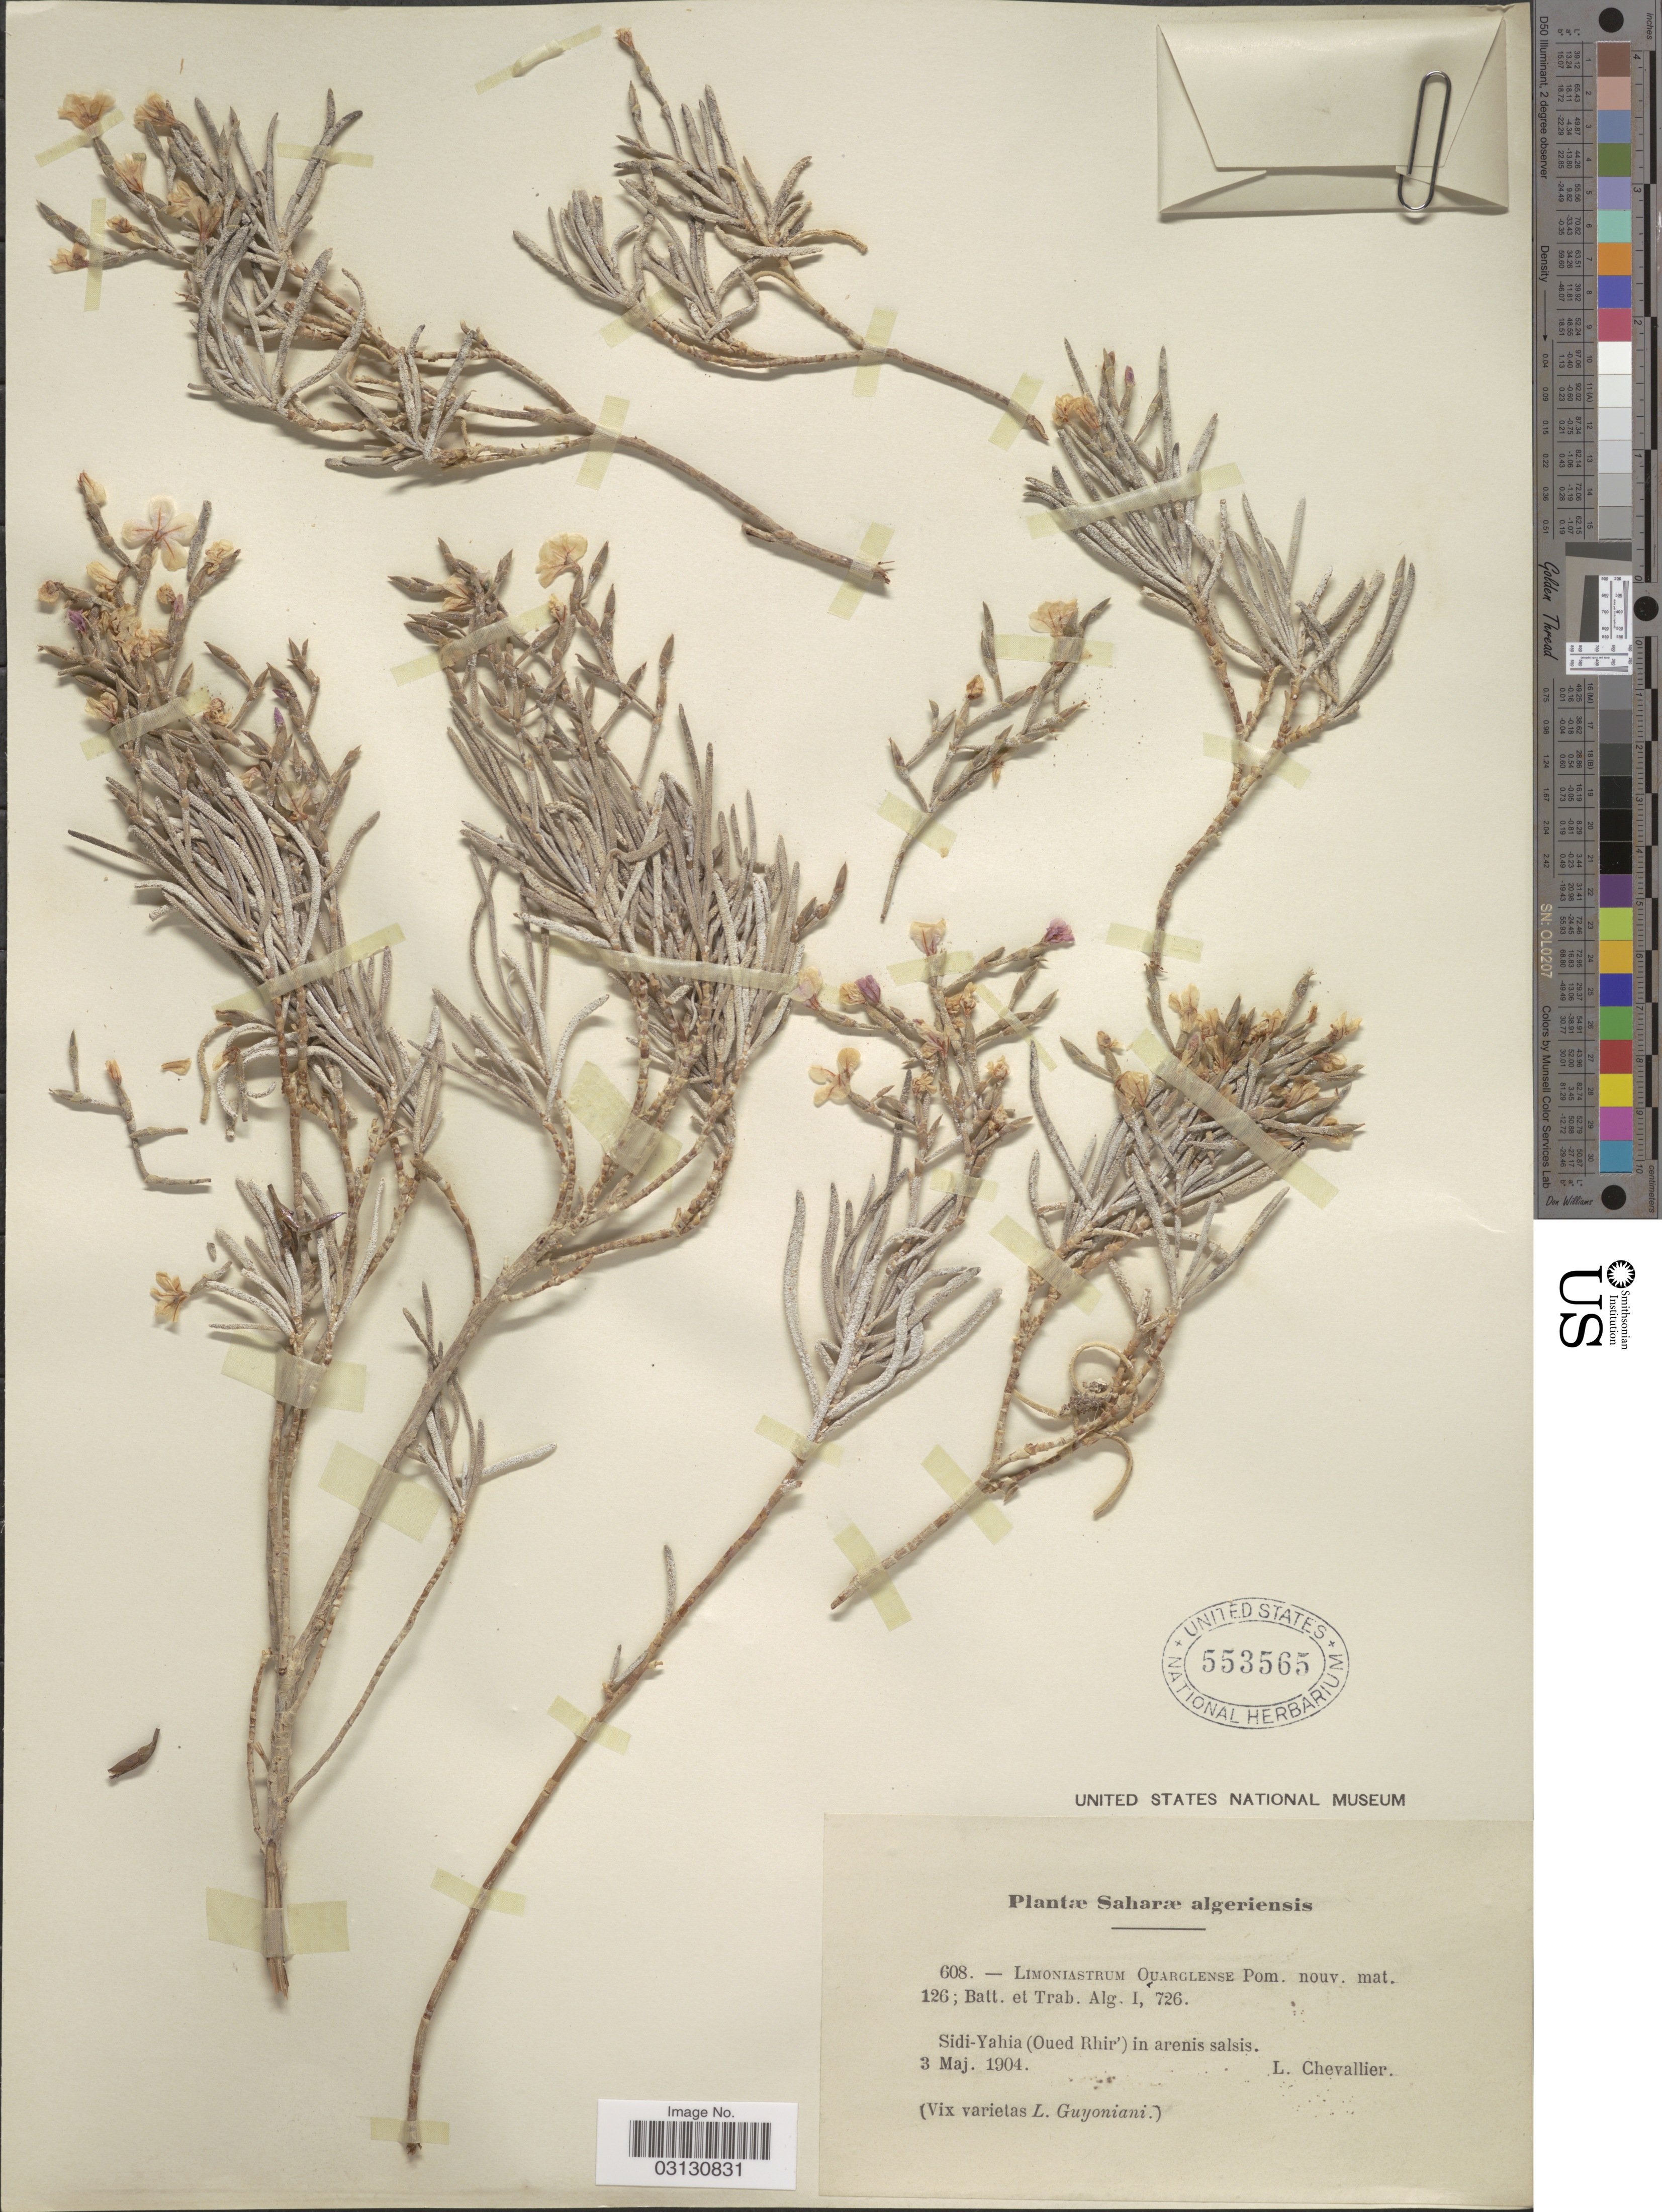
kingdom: Plantae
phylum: Tracheophyta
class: Magnoliopsida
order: Caryophyllales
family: Plumbaginaceae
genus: Limoniastrum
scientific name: Limoniastrum ouarglense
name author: Pomel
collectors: L. Chevallier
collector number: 608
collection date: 1904-05-03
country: Algeria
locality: Saharæ algeriensis, Sidi-Yahia (Oued Rhir') in arenis salsis.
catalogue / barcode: US 553565